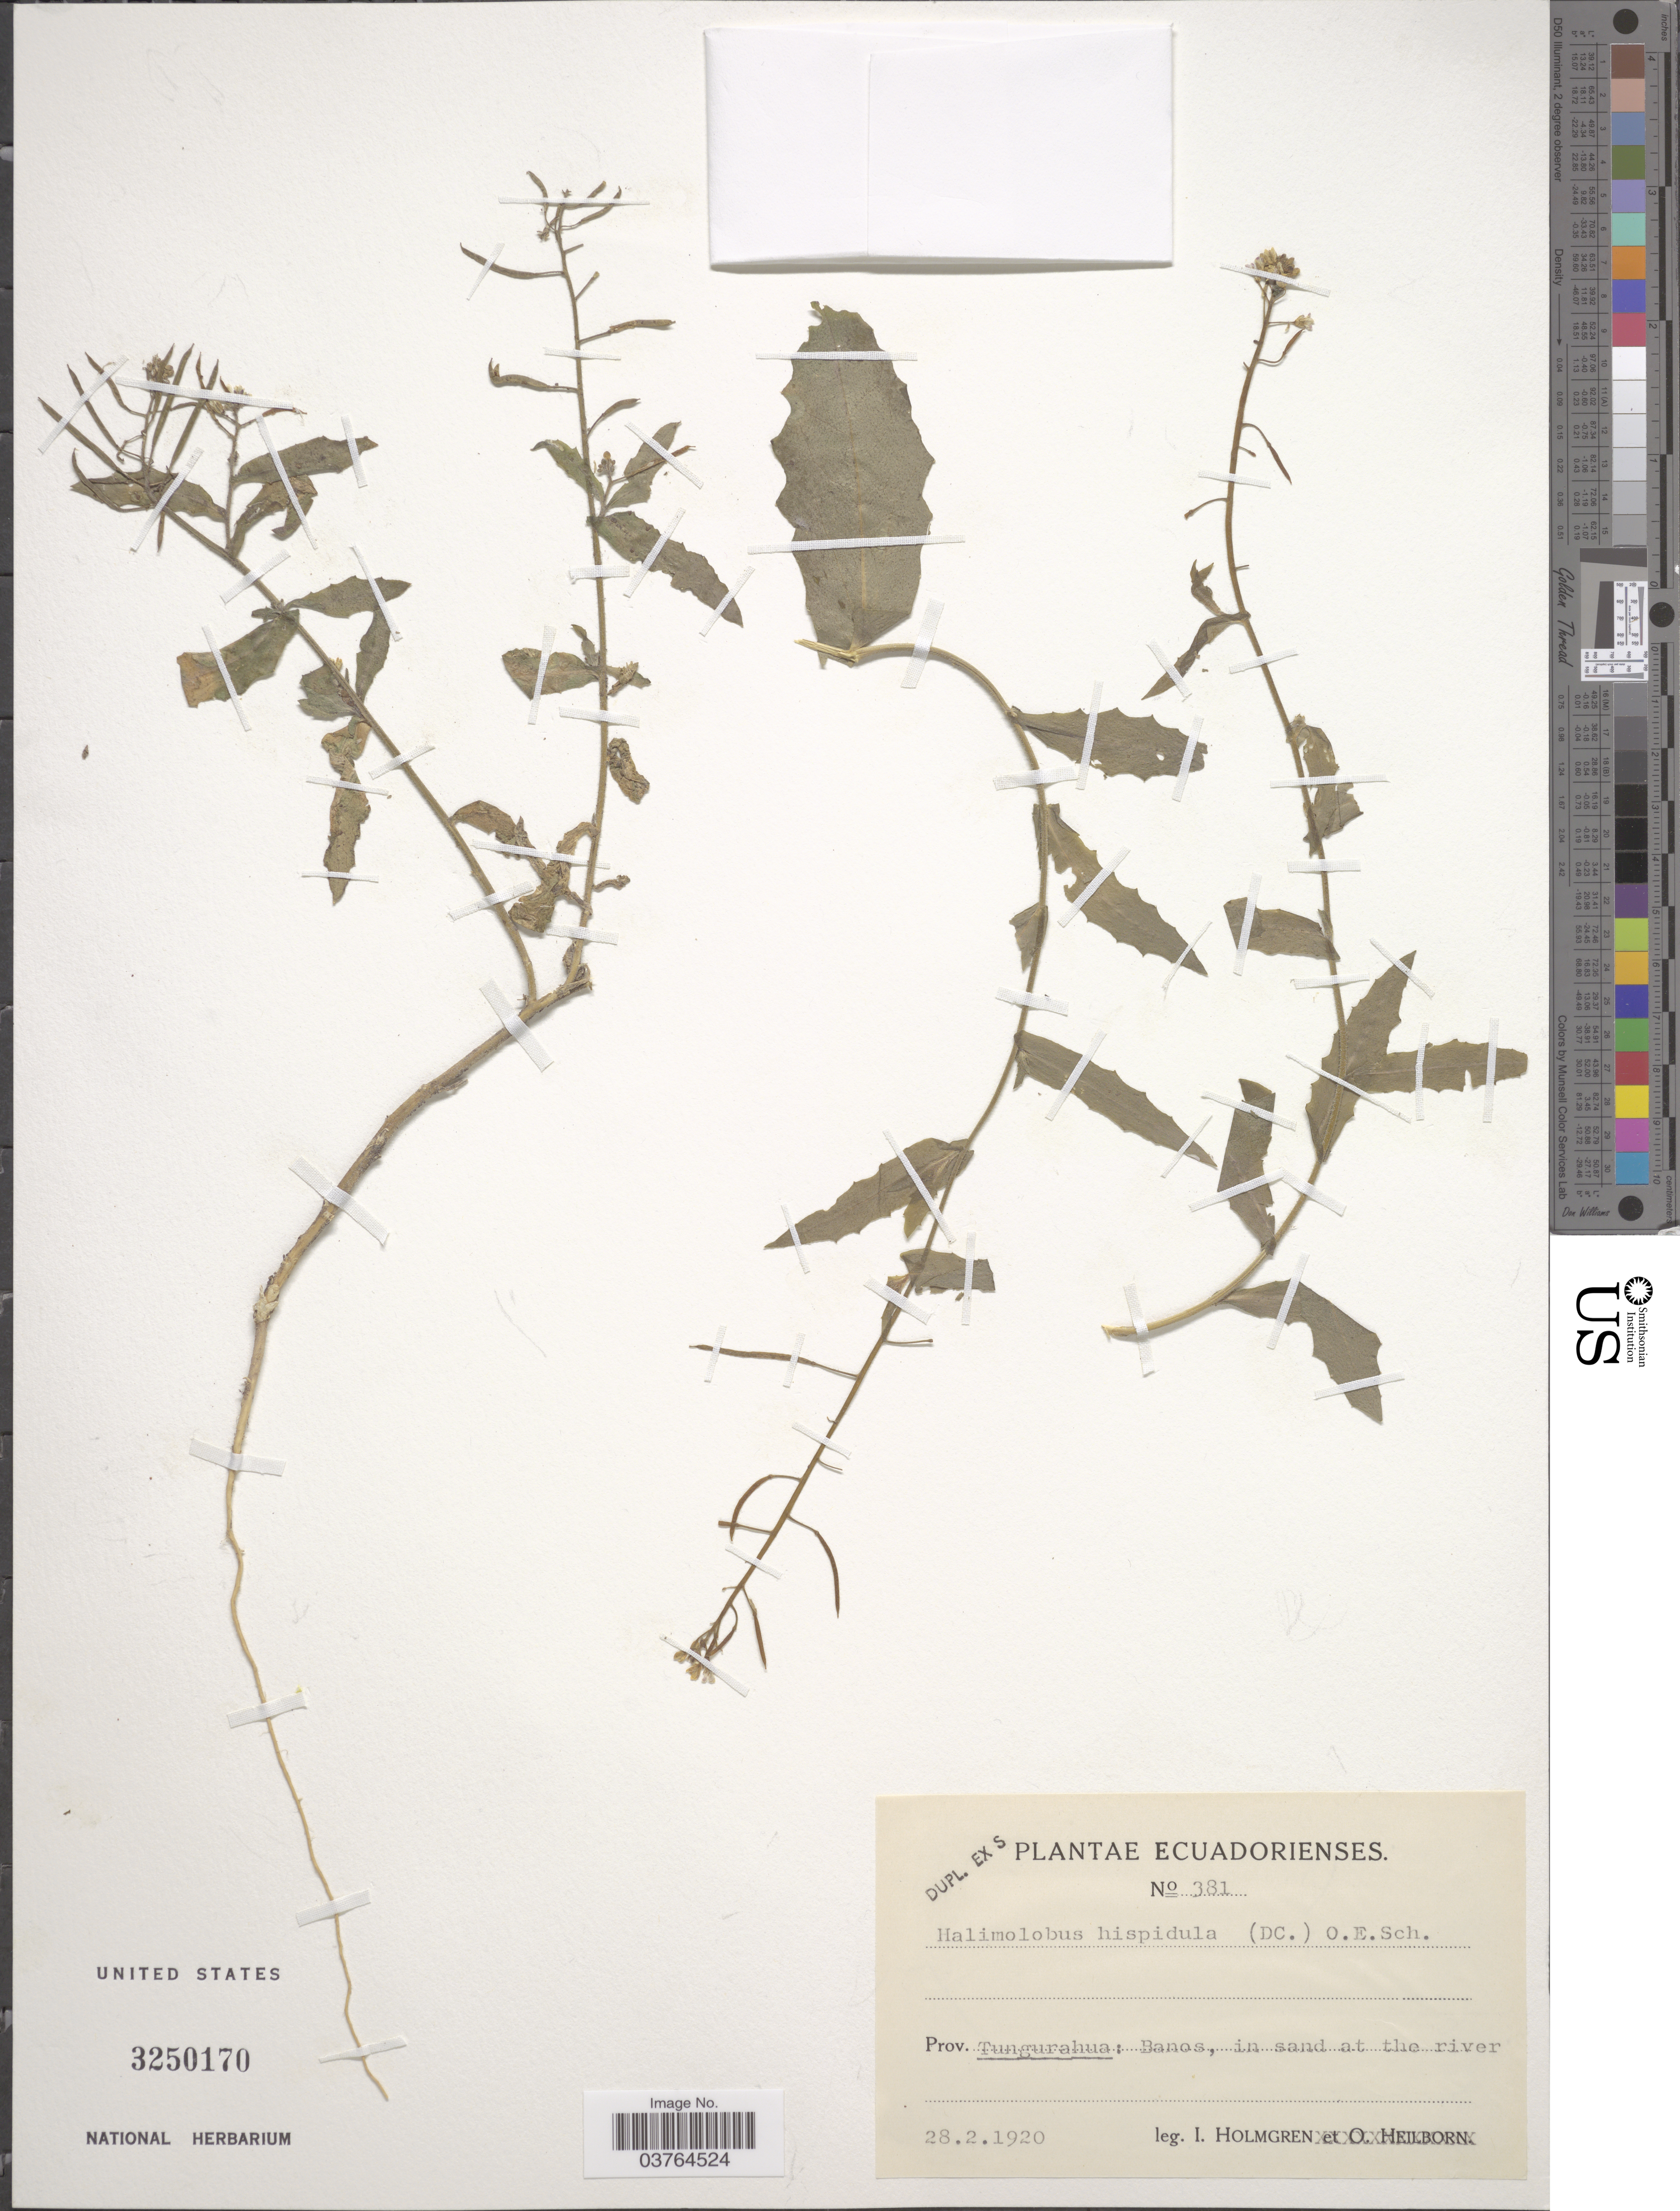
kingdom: Plantae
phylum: Tracheophyta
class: Magnoliopsida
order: Brassicales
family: Brassicaceae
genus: Exhalimolobos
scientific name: Exhalimolobos hispidulus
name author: (DC.) Al-Shehbaz & C.D. Bailey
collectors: I. Holmgren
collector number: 381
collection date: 1920-02-28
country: Ecuador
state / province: Tungurahua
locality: Banos, in sand at the river.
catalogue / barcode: US 3250170